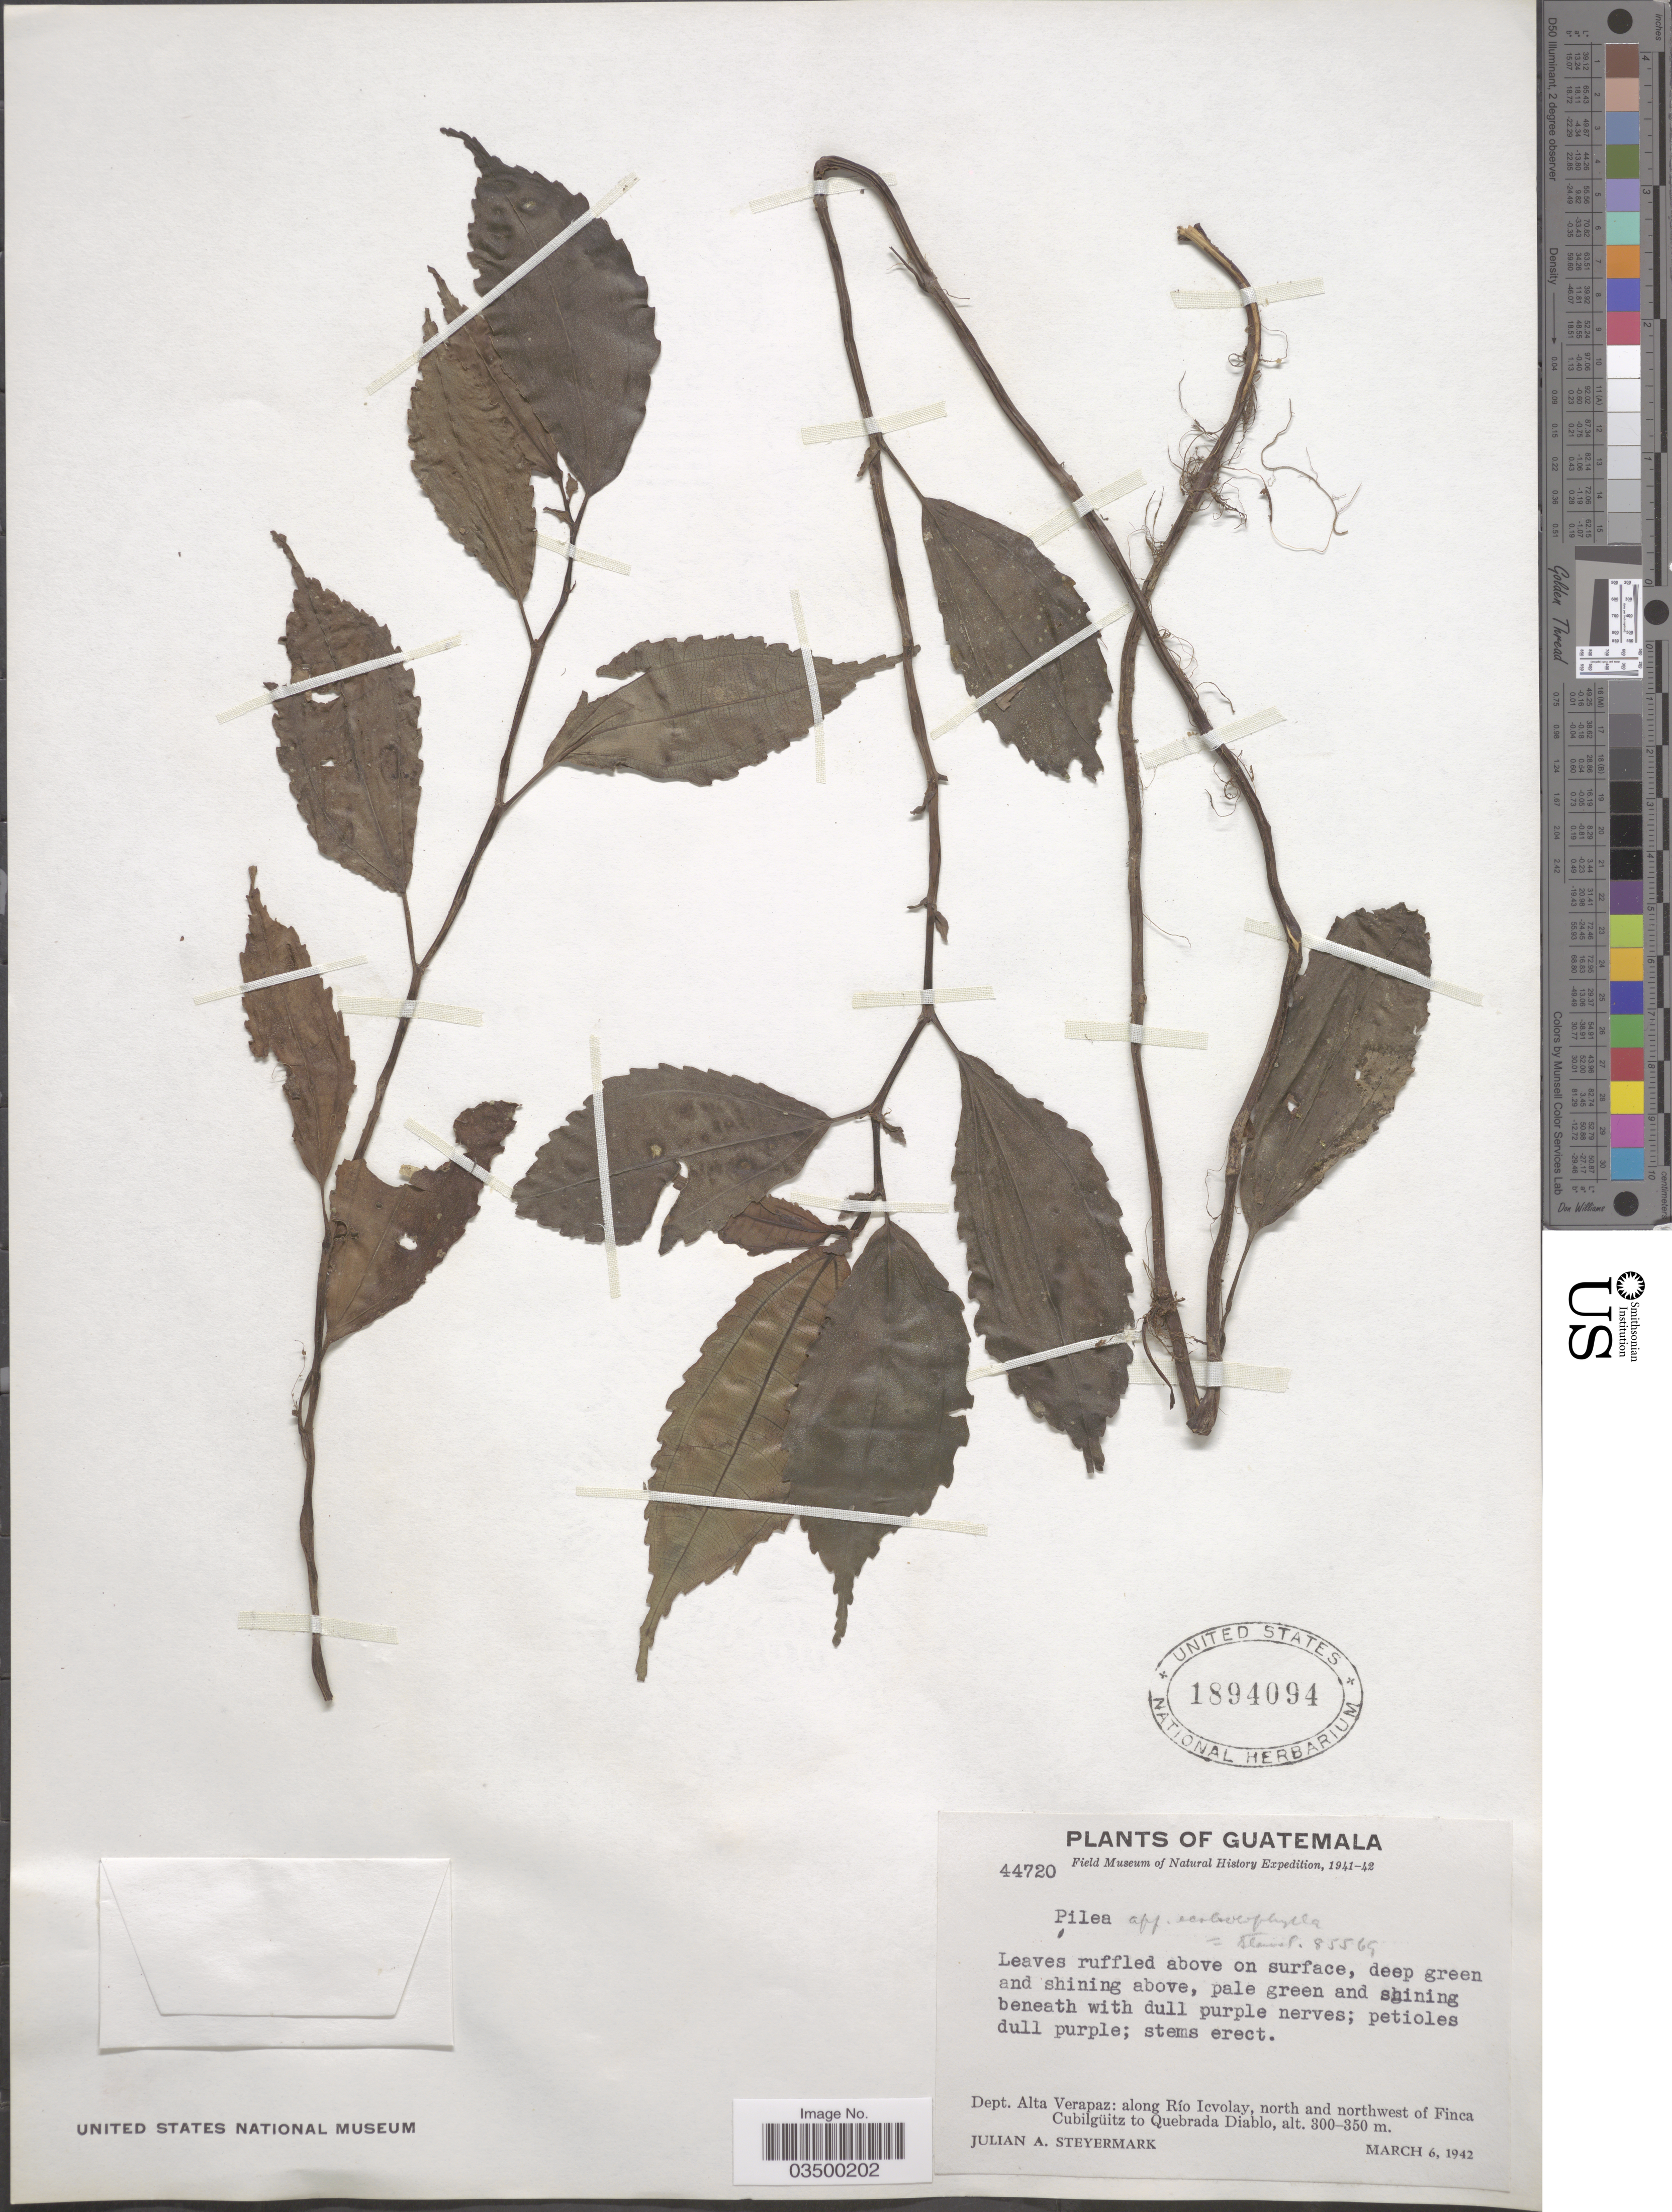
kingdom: Plantae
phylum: Tracheophyta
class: Magnoliopsida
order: Rosales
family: Urticaceae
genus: Pilea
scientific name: Pilea ecbolophylla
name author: Donn. Sm.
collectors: J. Steyermark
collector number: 44720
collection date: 1942-03-06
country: Guatemala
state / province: Alta Verapaz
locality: Dept. Alta Verapaz: along Río Icvolay, north and northwest of Finca Cubilgüitz to Quebrada Diablo.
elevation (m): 300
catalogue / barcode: US 1894094